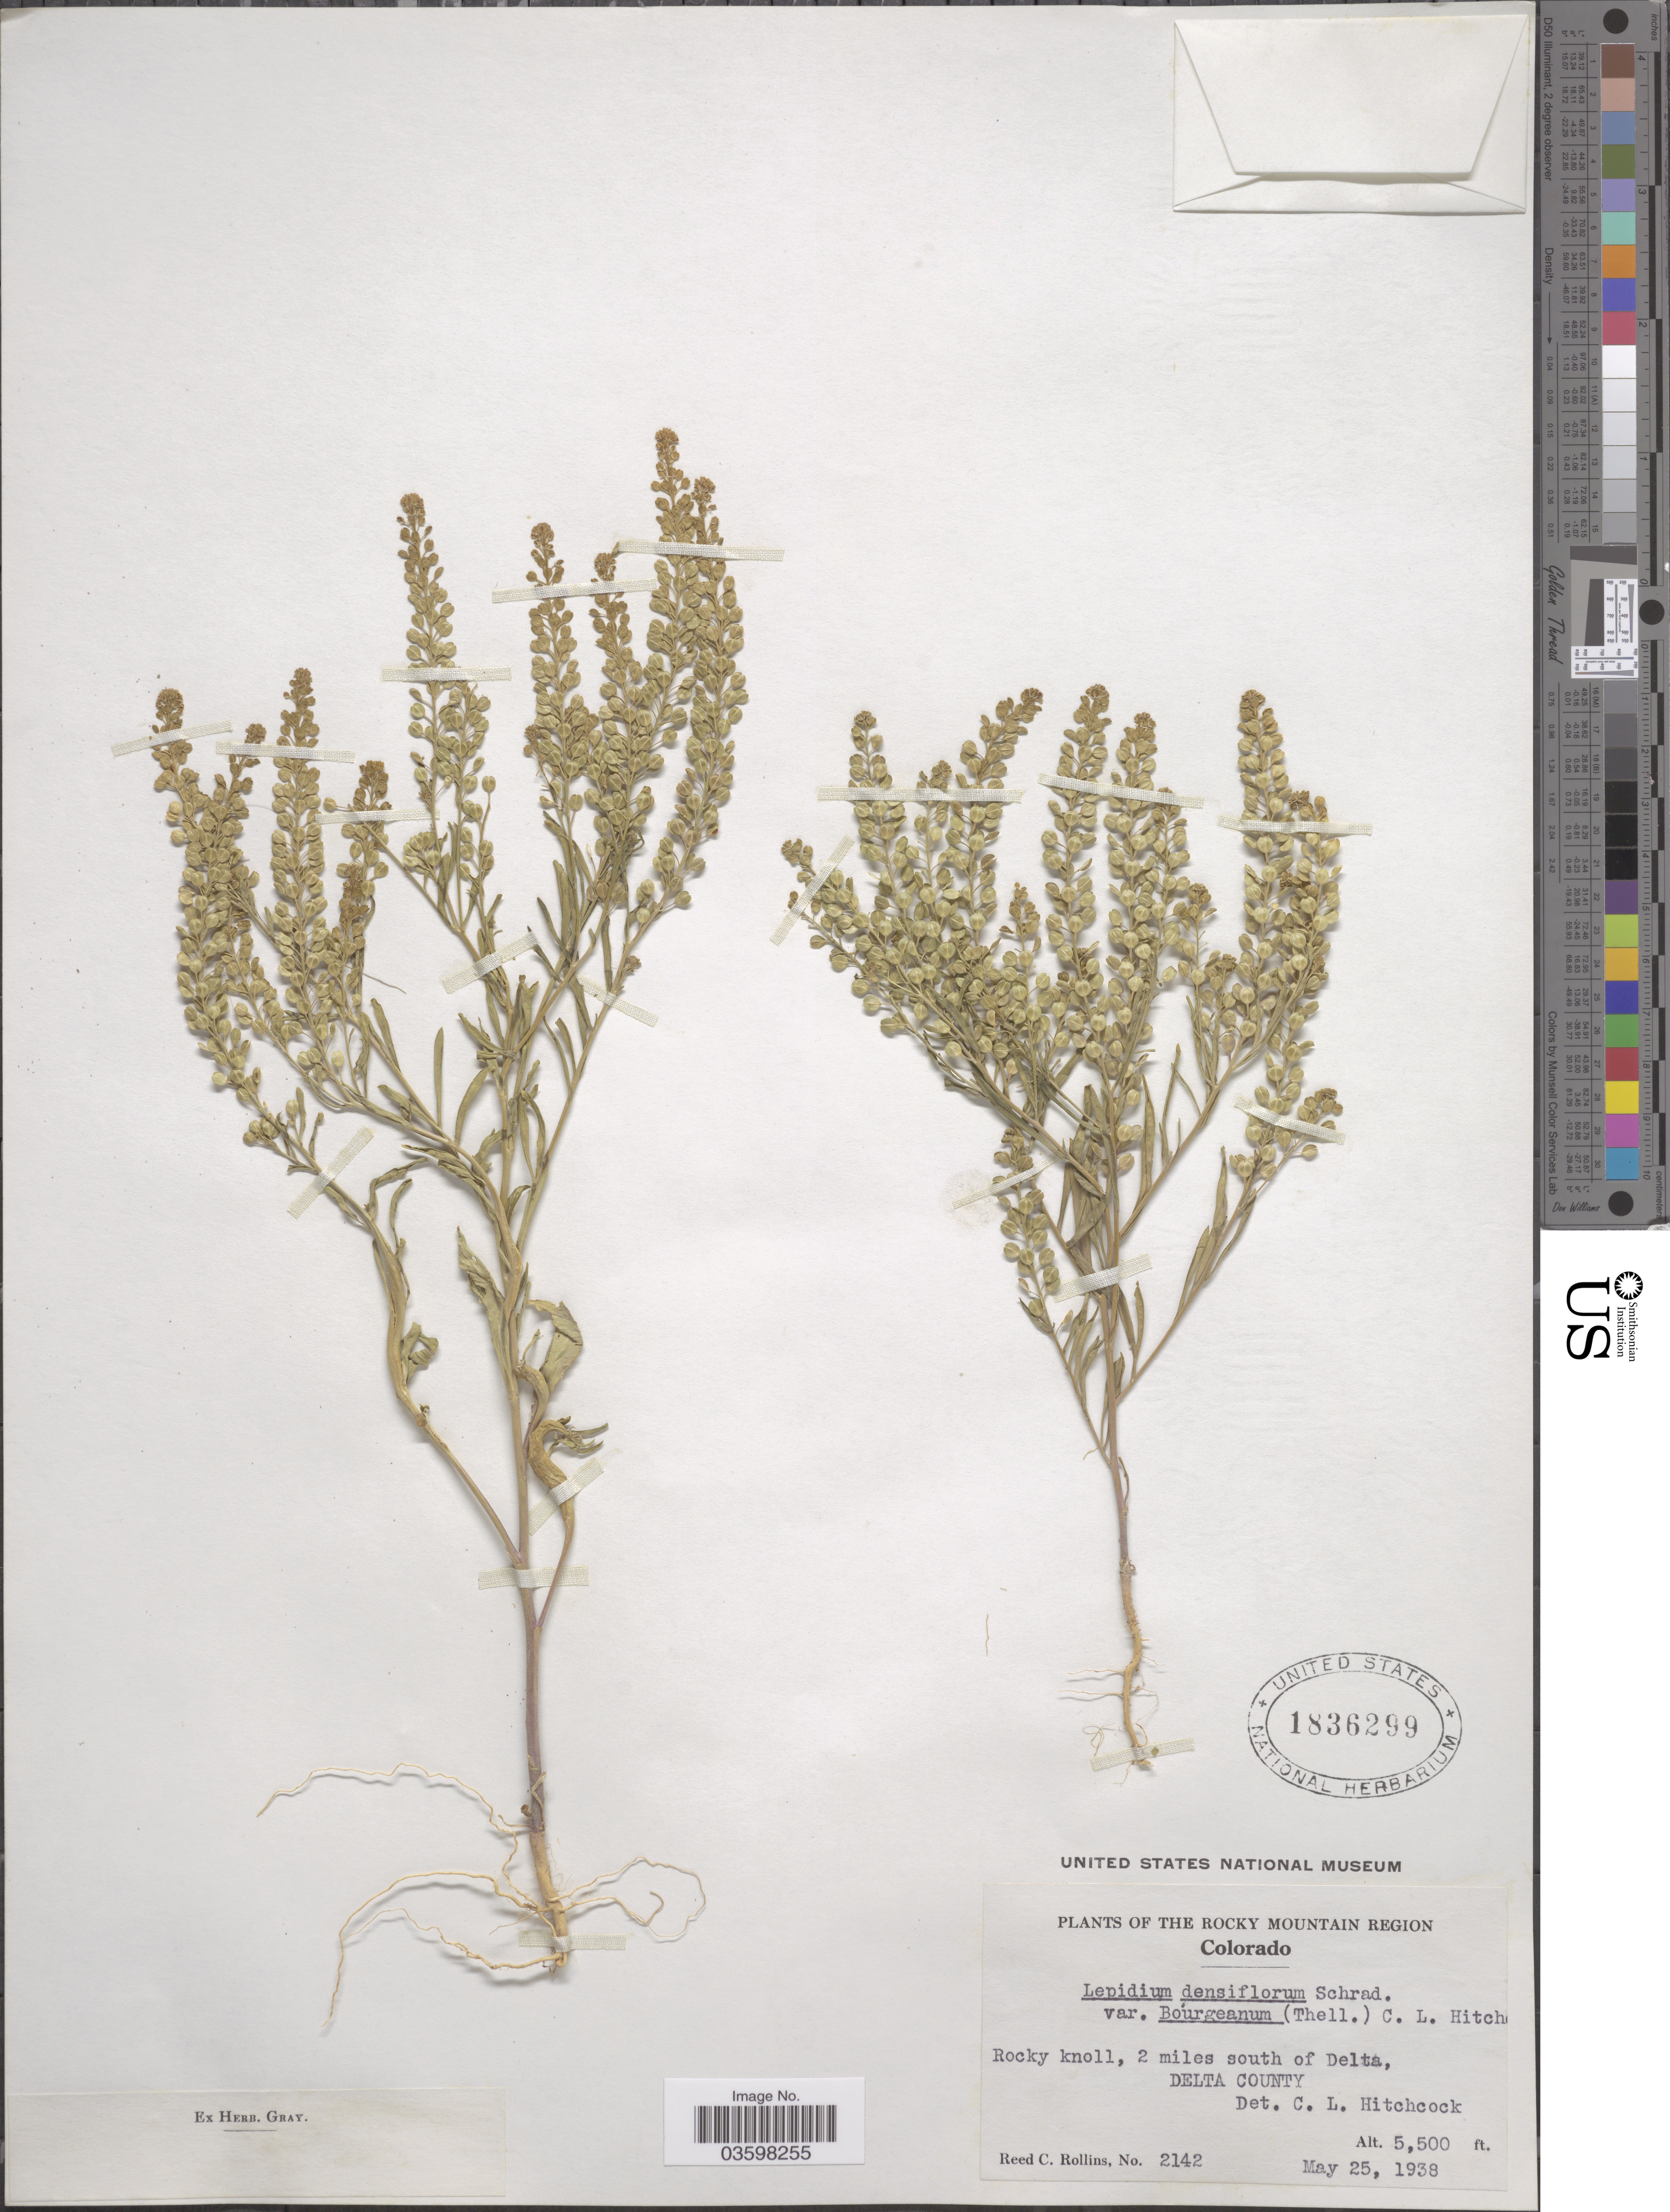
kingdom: Plantae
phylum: Tracheophyta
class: Magnoliopsida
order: Brassicales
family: Brassicaceae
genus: Lepidium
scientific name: Lepidium densiflorum var. bourgeauanum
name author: (Thell.) C.L. Hitchc.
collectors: R. C. Rollins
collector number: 2142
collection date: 1938-05-25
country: United States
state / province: Colorado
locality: The Rocky Mountain Region. 2 miles south of Delta, Delta County.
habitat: sandy knoll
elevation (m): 1676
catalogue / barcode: US 1836299